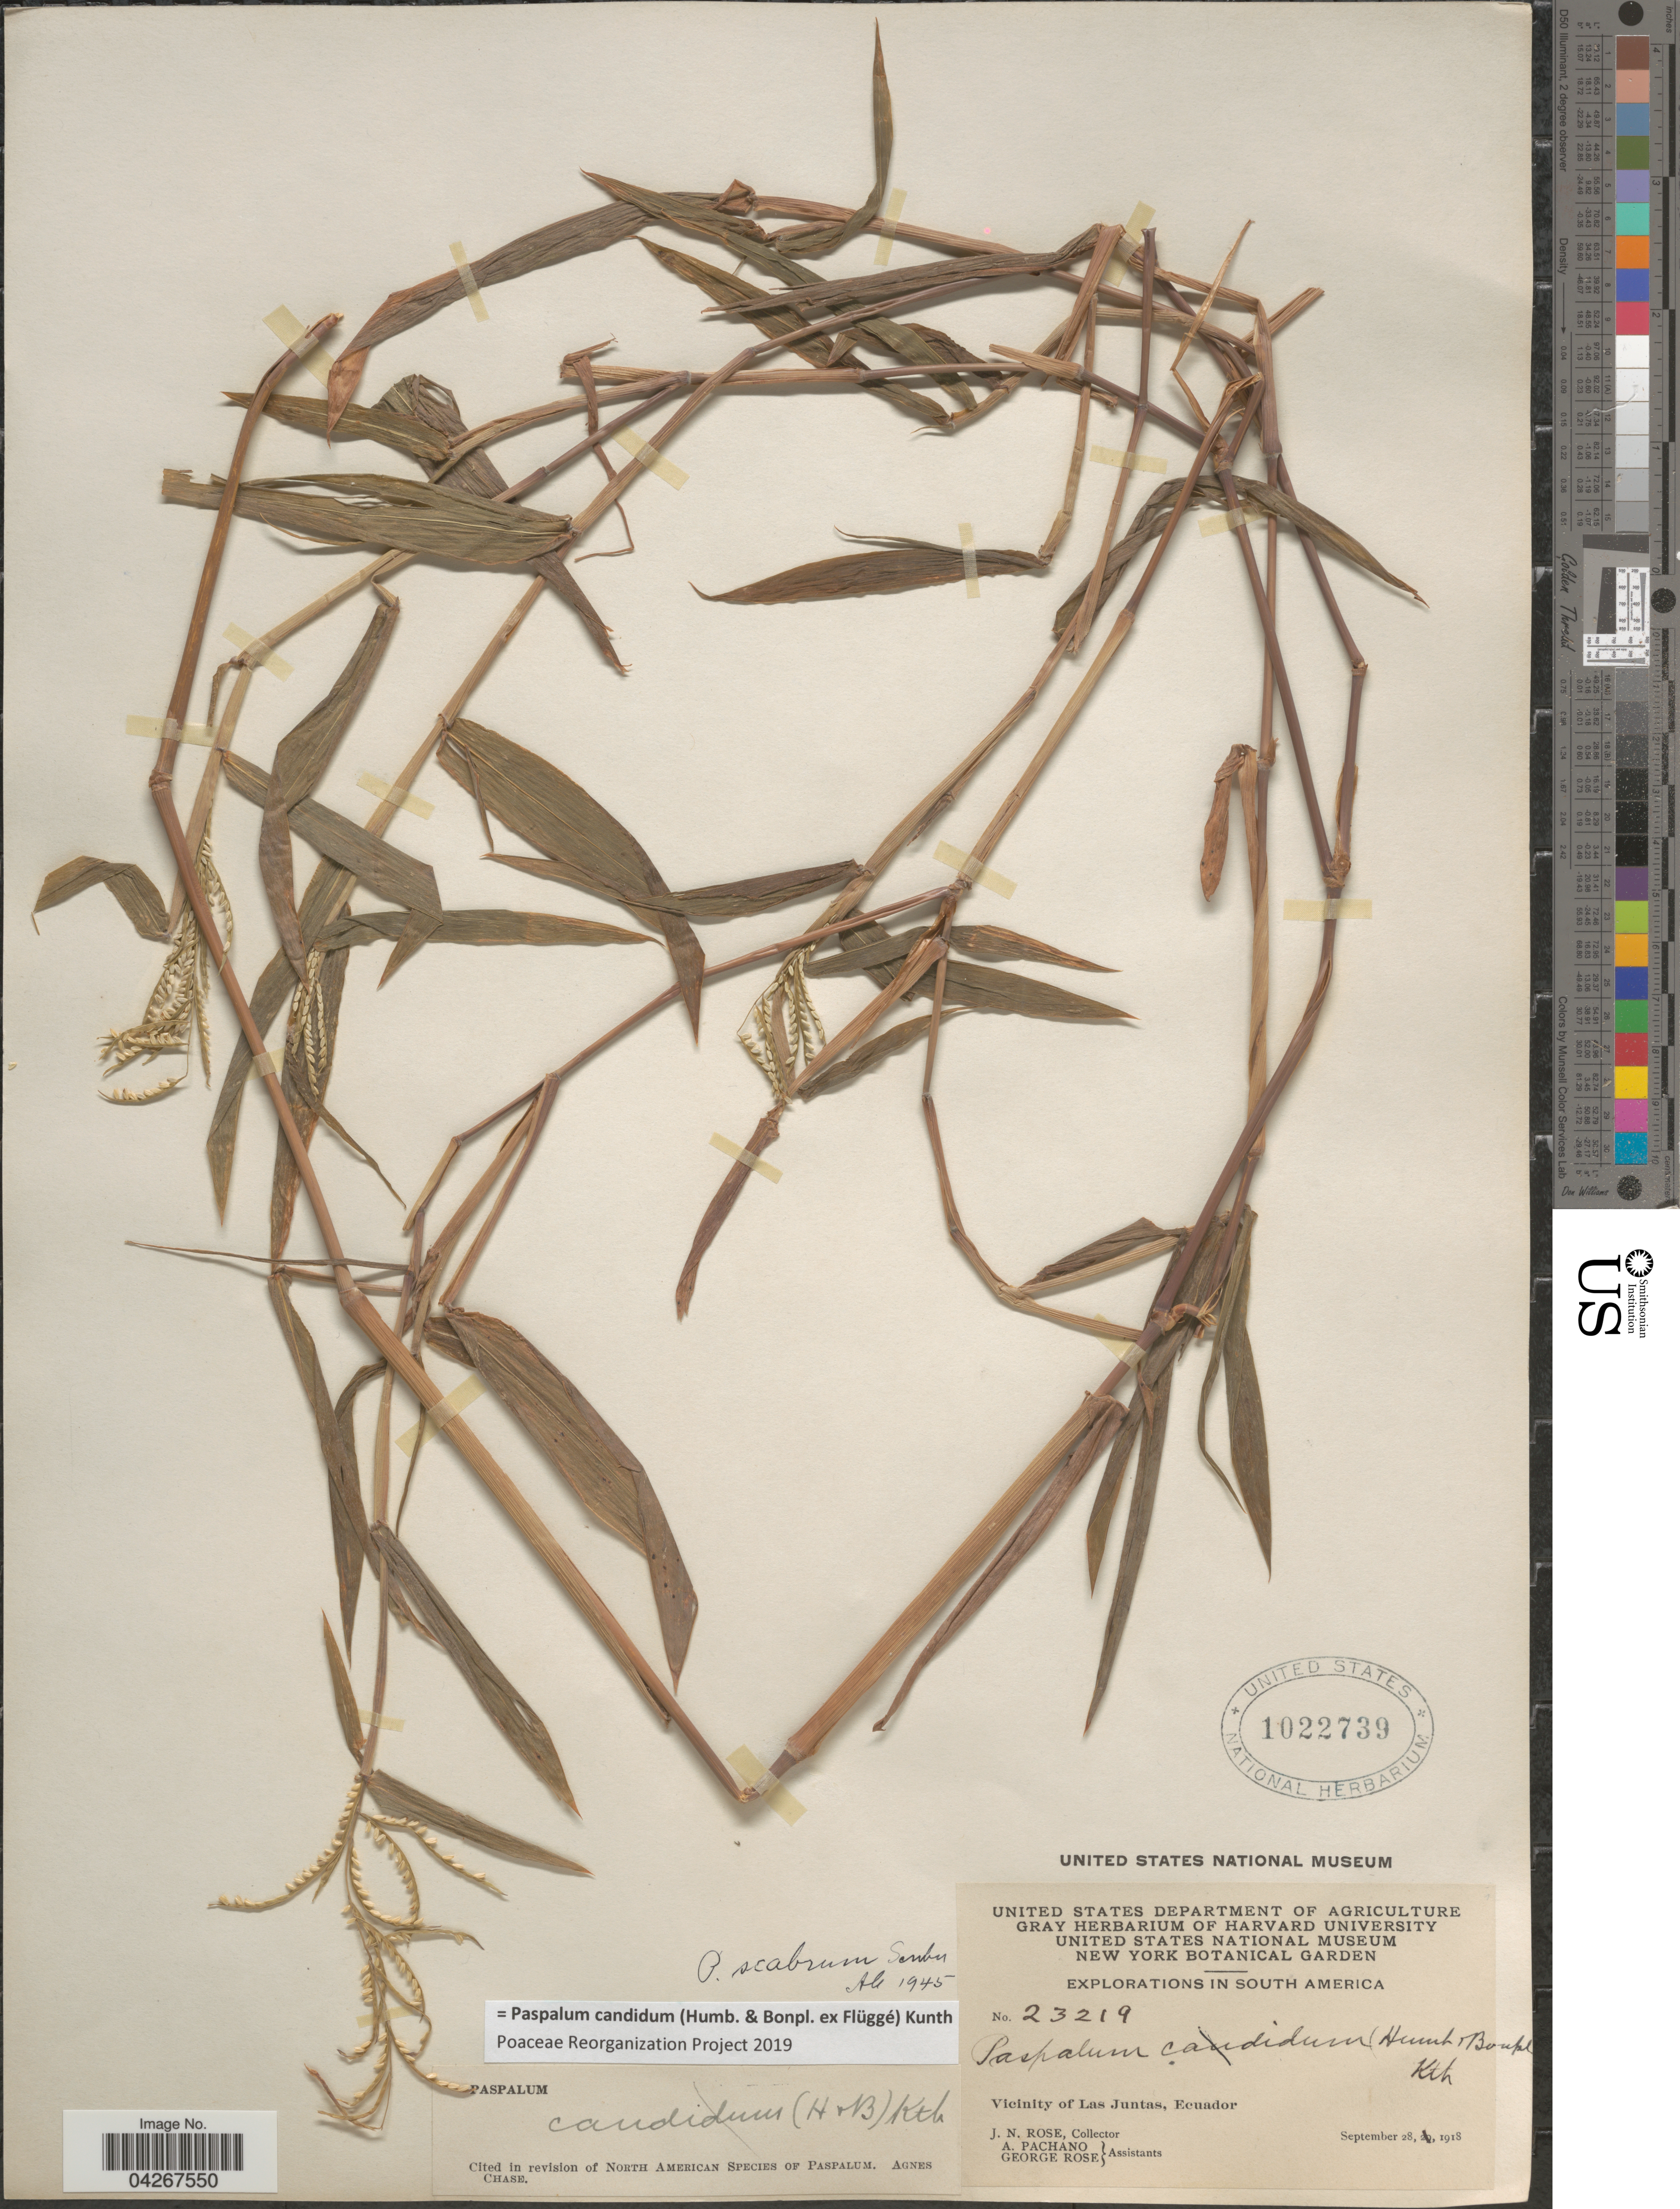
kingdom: Plantae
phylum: Tracheophyta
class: Liliopsida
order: Poales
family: Poaceae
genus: Paspalum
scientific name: Paspalum candidum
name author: (Humb. & Bonpl. ex Fleugge) Kunth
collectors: J. N. Rose, A. Pachano & G. Rose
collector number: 23219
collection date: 1918-09-28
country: Ecuador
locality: Explorations in South America. Vicinity of Las Juntas.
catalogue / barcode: US 1022739